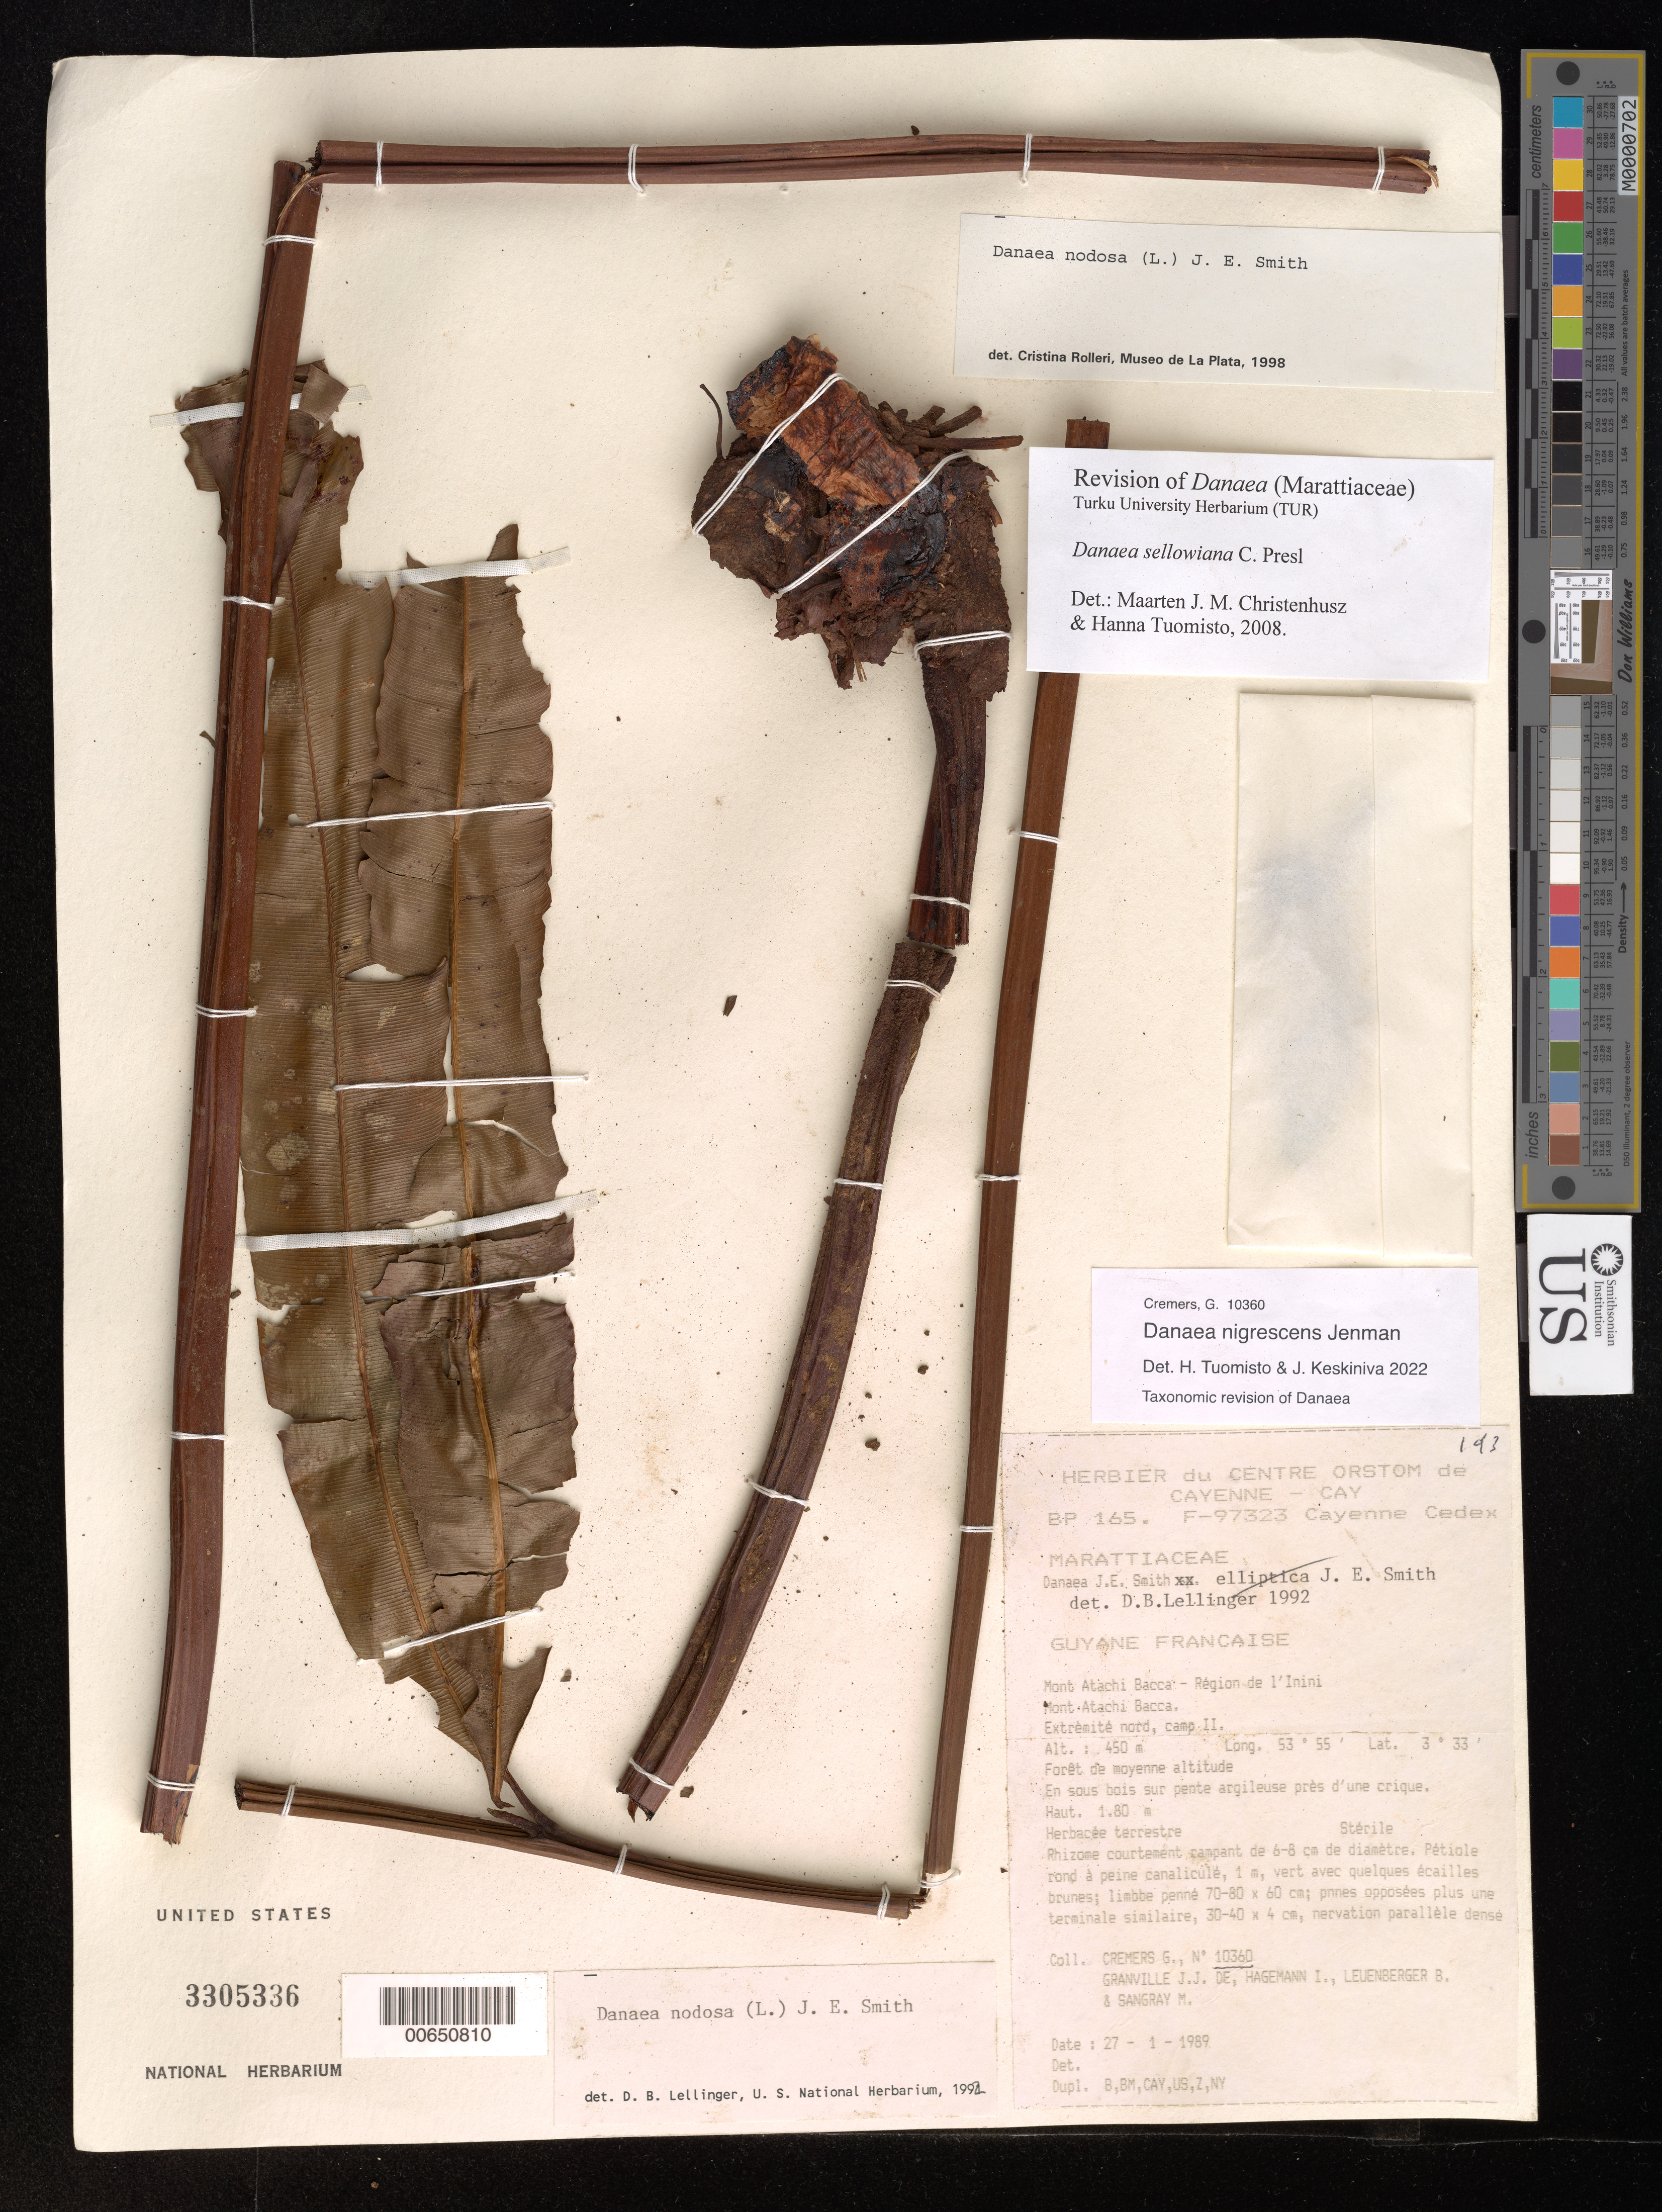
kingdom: Plantae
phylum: Tracheophyta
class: Polypodiopsida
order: Marattiales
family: Marattiaceae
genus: Danaea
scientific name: Danaea nigrescens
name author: Jenman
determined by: Tuomisto, H.; Keskiniva, Janina S.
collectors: G. Cremers et al.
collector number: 10360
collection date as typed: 27-Jan-89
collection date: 1989-01-27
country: French Guiana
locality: Mont Atachi Bacca, région de l'Inini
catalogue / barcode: US 3305336